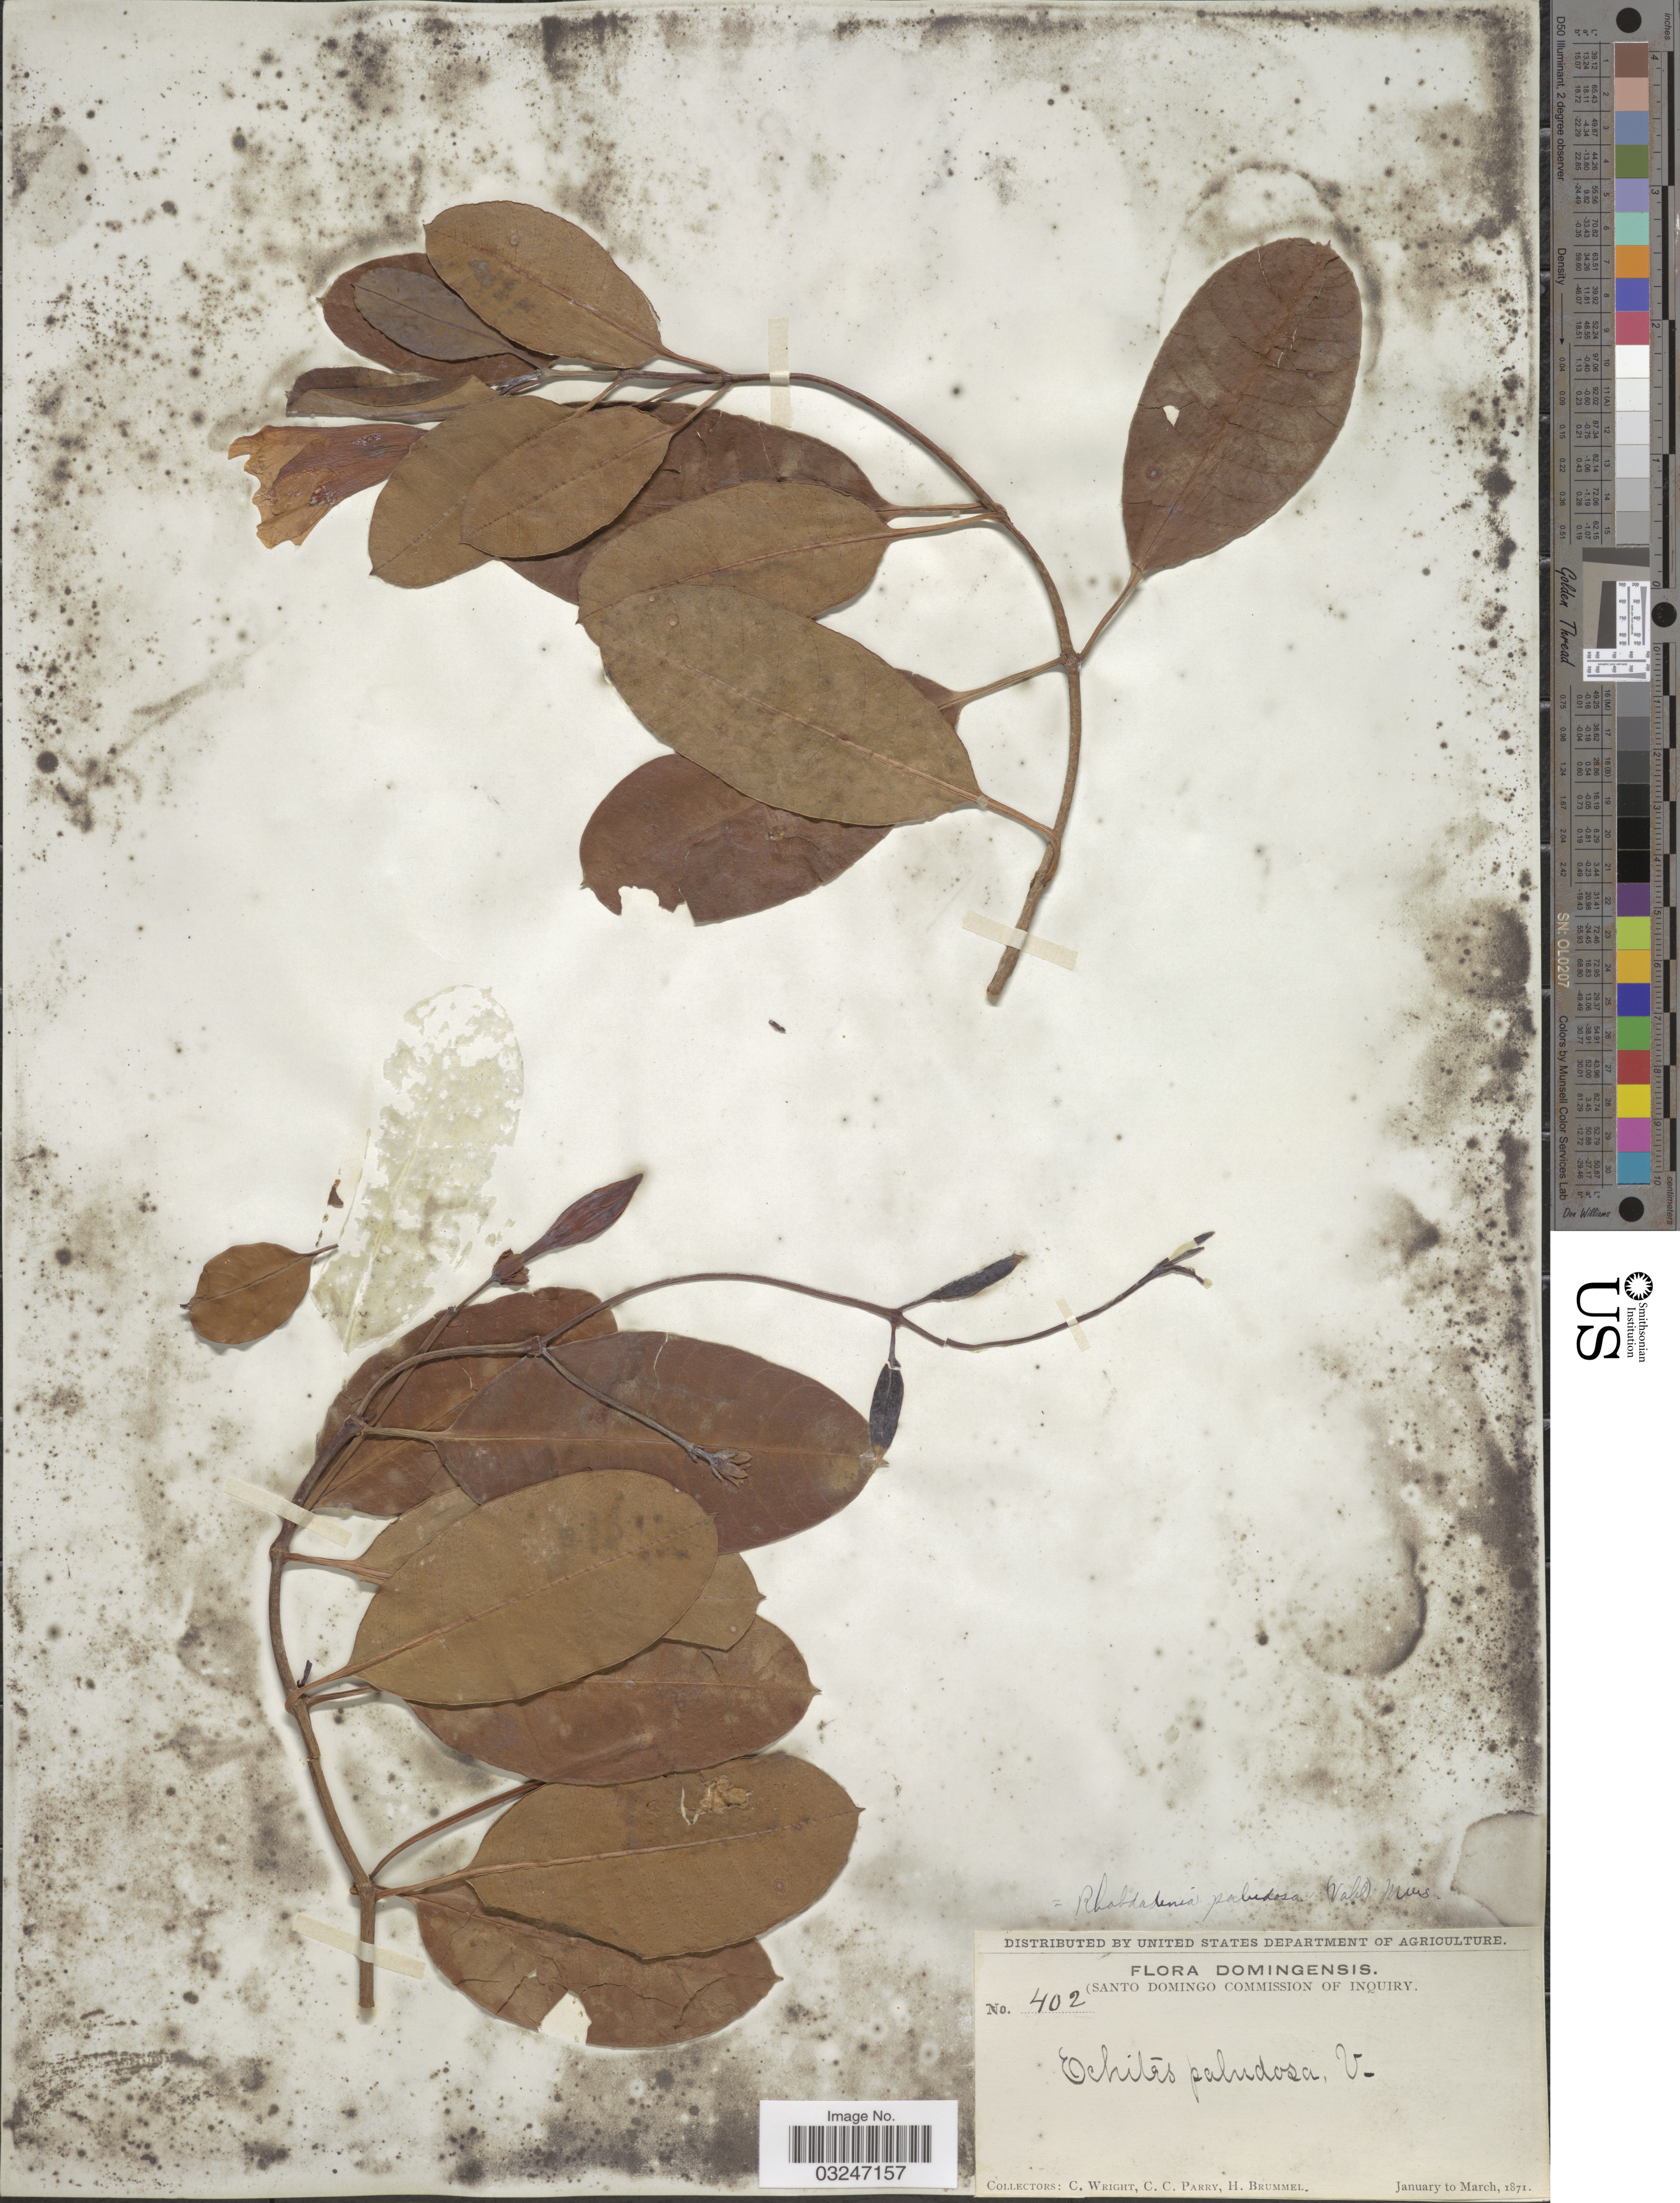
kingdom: Plantae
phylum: Tracheophyta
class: Magnoliopsida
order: Gentianales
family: Apocynaceae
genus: Rhabdadenia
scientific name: Rhabdadenia biflora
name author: (Jacq.) Müll. Arg.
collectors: C. Wright, C. C. Parry & H. Brummel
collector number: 402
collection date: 1871-01/1871-03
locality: Domingensis. (Santo Domingo Commission of Inquiry).